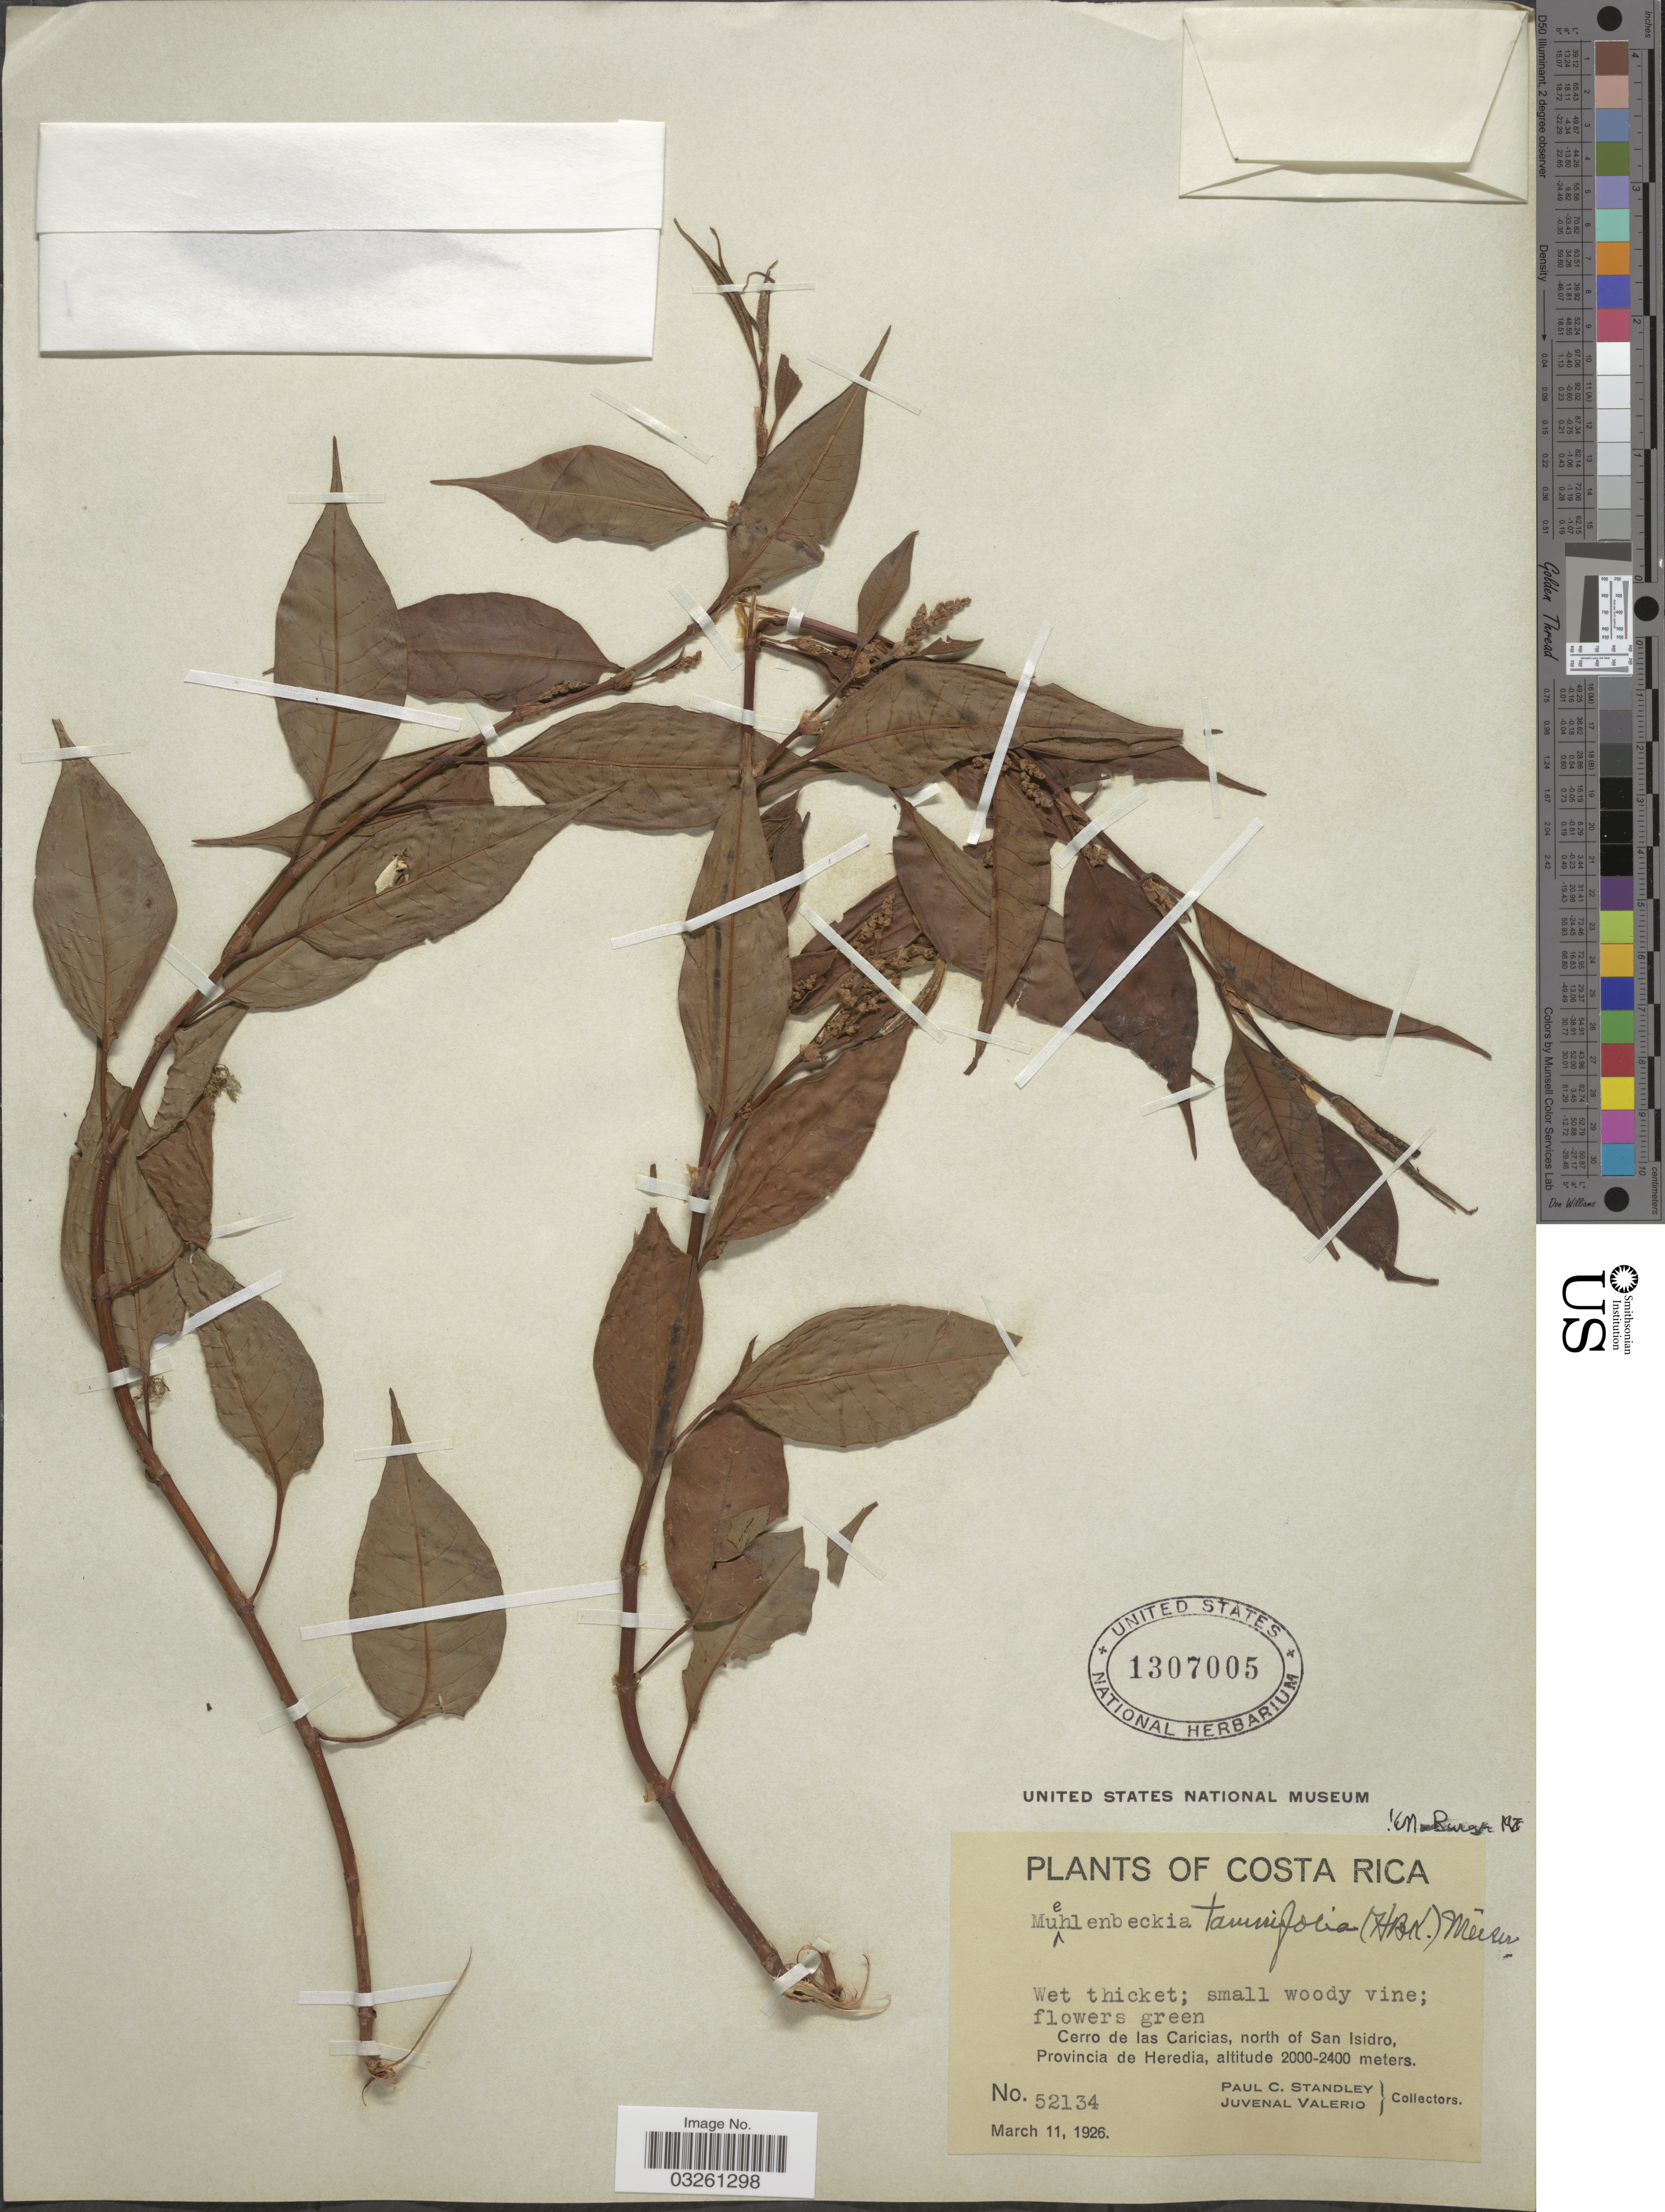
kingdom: Plantae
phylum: Tracheophyta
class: Magnoliopsida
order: Caryophyllales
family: Polygonaceae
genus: Muehlenbeckia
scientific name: Muehlenbeckia tamnifolia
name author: (Kunth) Meisn.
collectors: P. C. Standley & J. Valerio R.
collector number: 52134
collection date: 1926-03-11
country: Costa Rica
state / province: Heredia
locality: Cerro de las Caricias, north of San Isidro.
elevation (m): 2000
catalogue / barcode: US 1307005